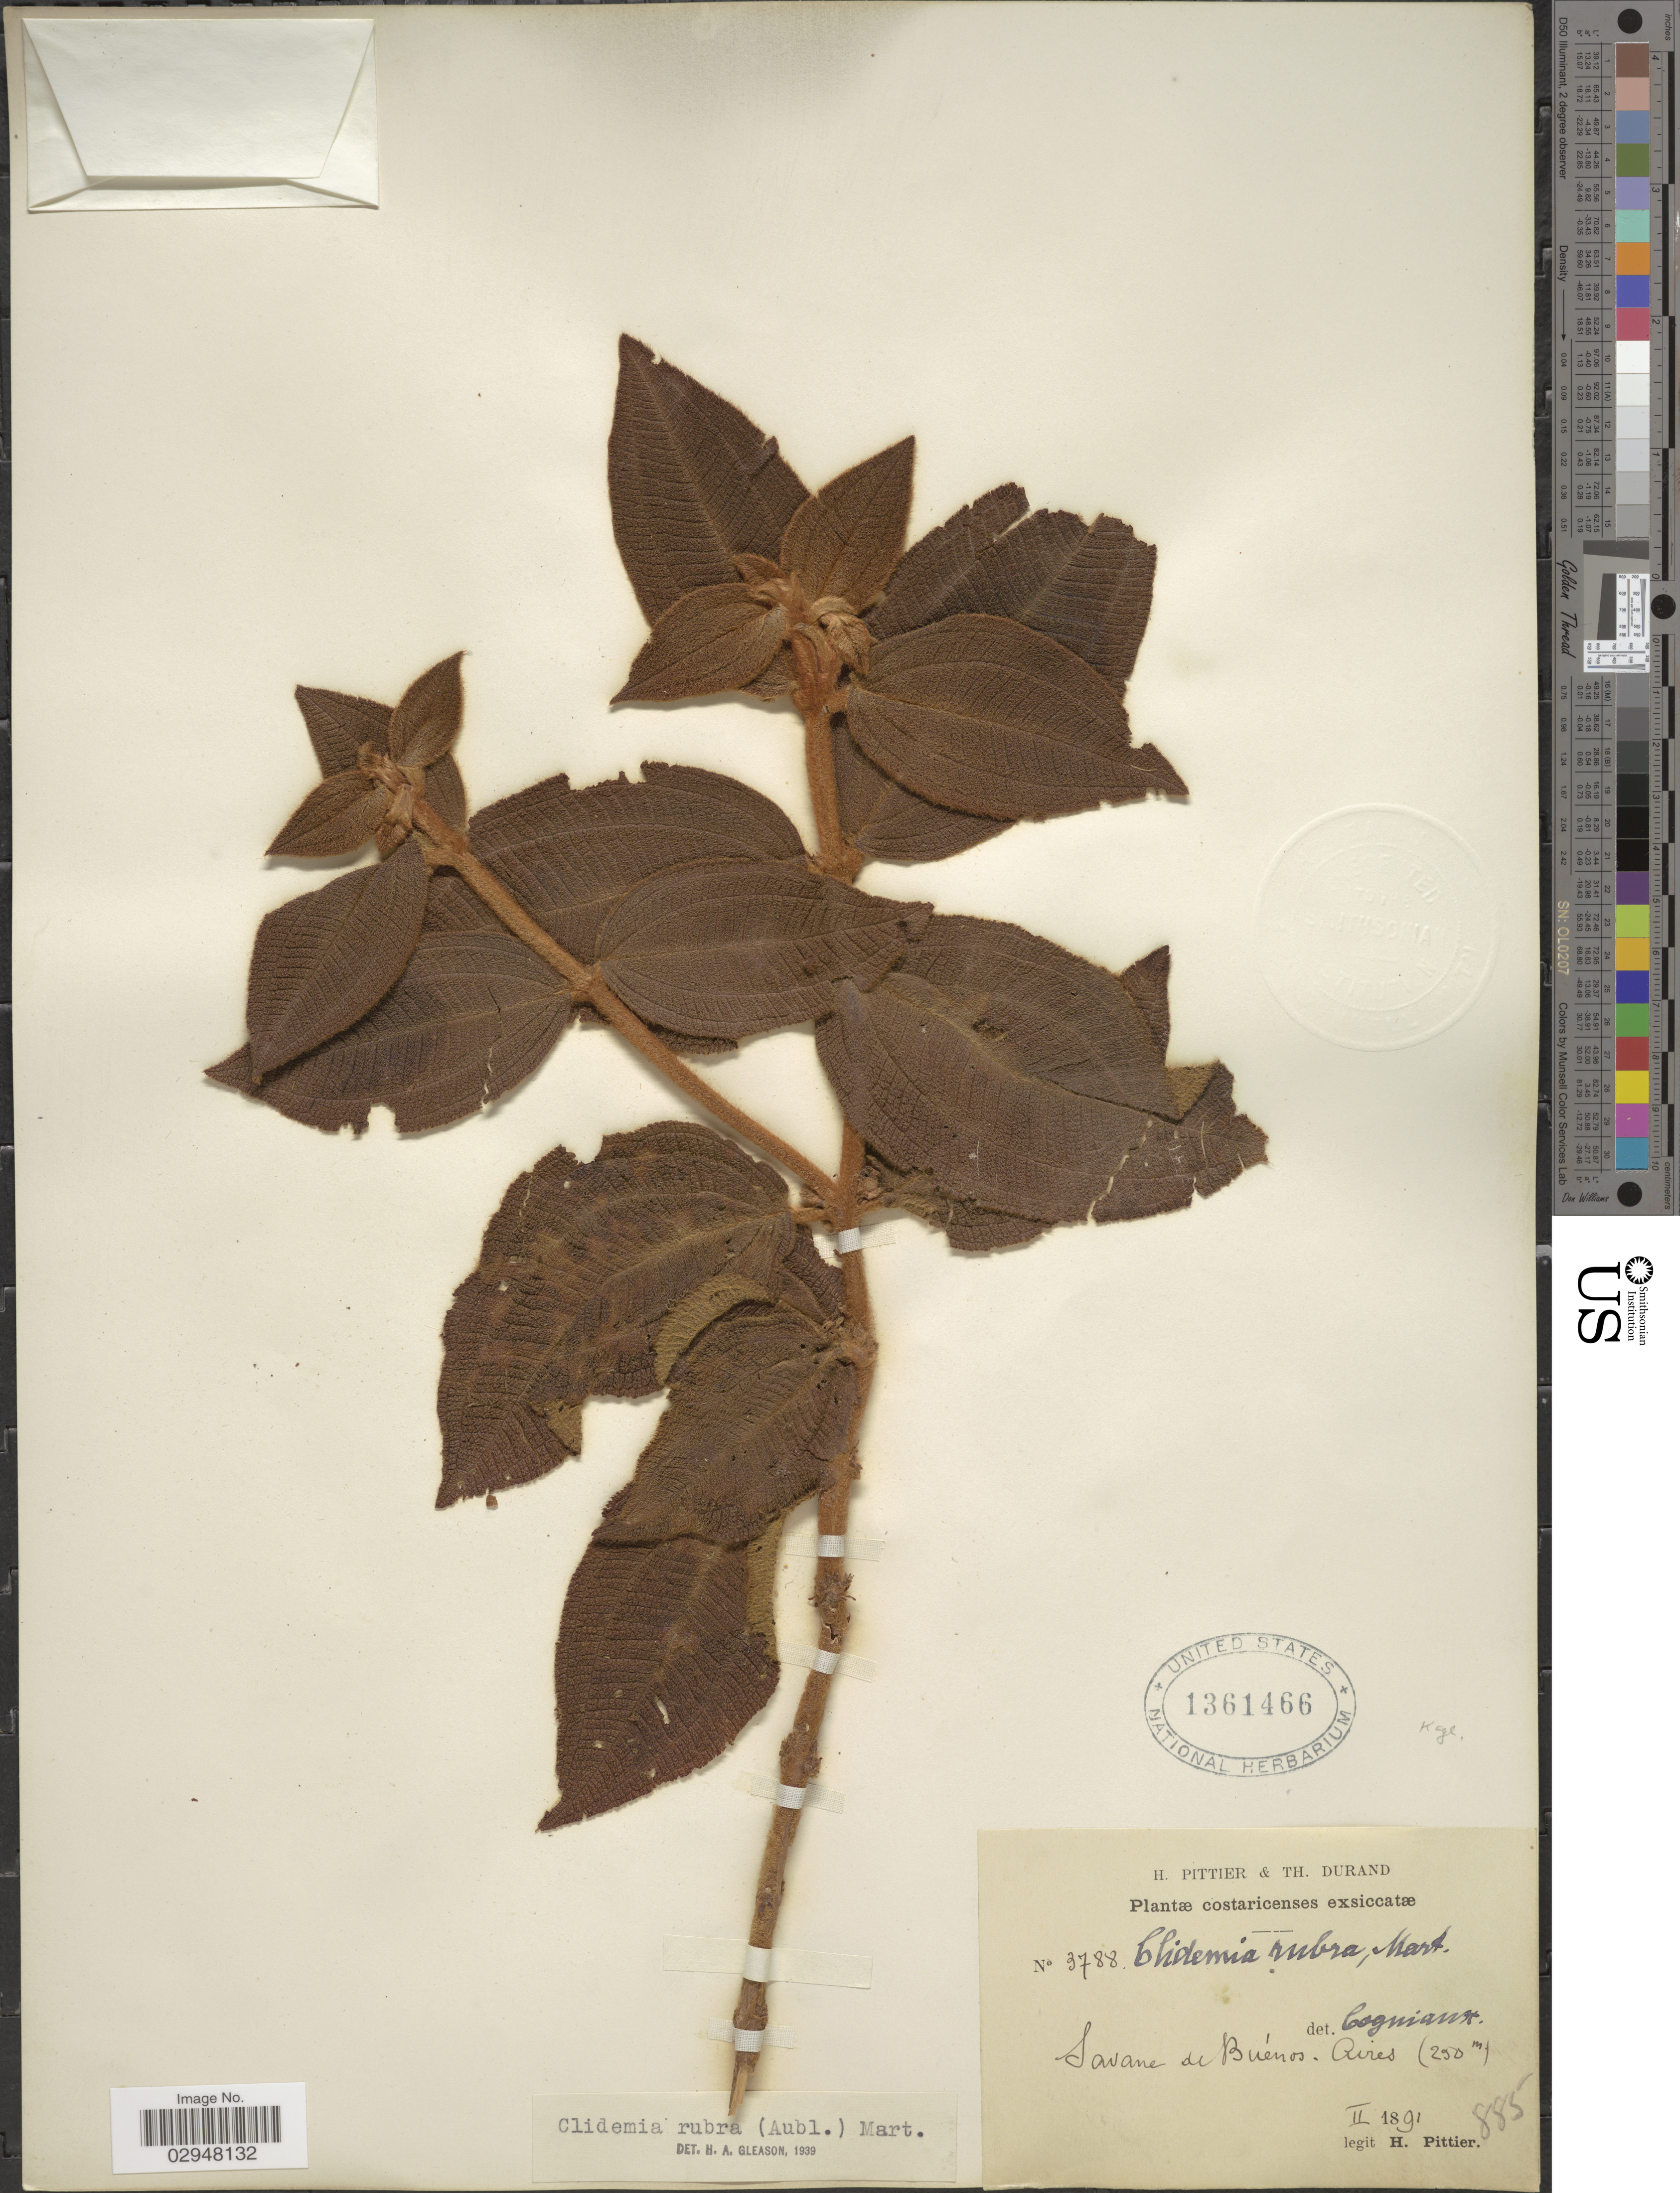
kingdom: Plantae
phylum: Tracheophyta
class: Magnoliopsida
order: Myrtales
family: Melastomataceae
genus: Clidemia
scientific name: Clidemia rubra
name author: (Aubl.) Mart.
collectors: H. F. Pittier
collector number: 3788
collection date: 1891-02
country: Costa Rica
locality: Savane de Buénos-Aires.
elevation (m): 250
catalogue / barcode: US 1361466